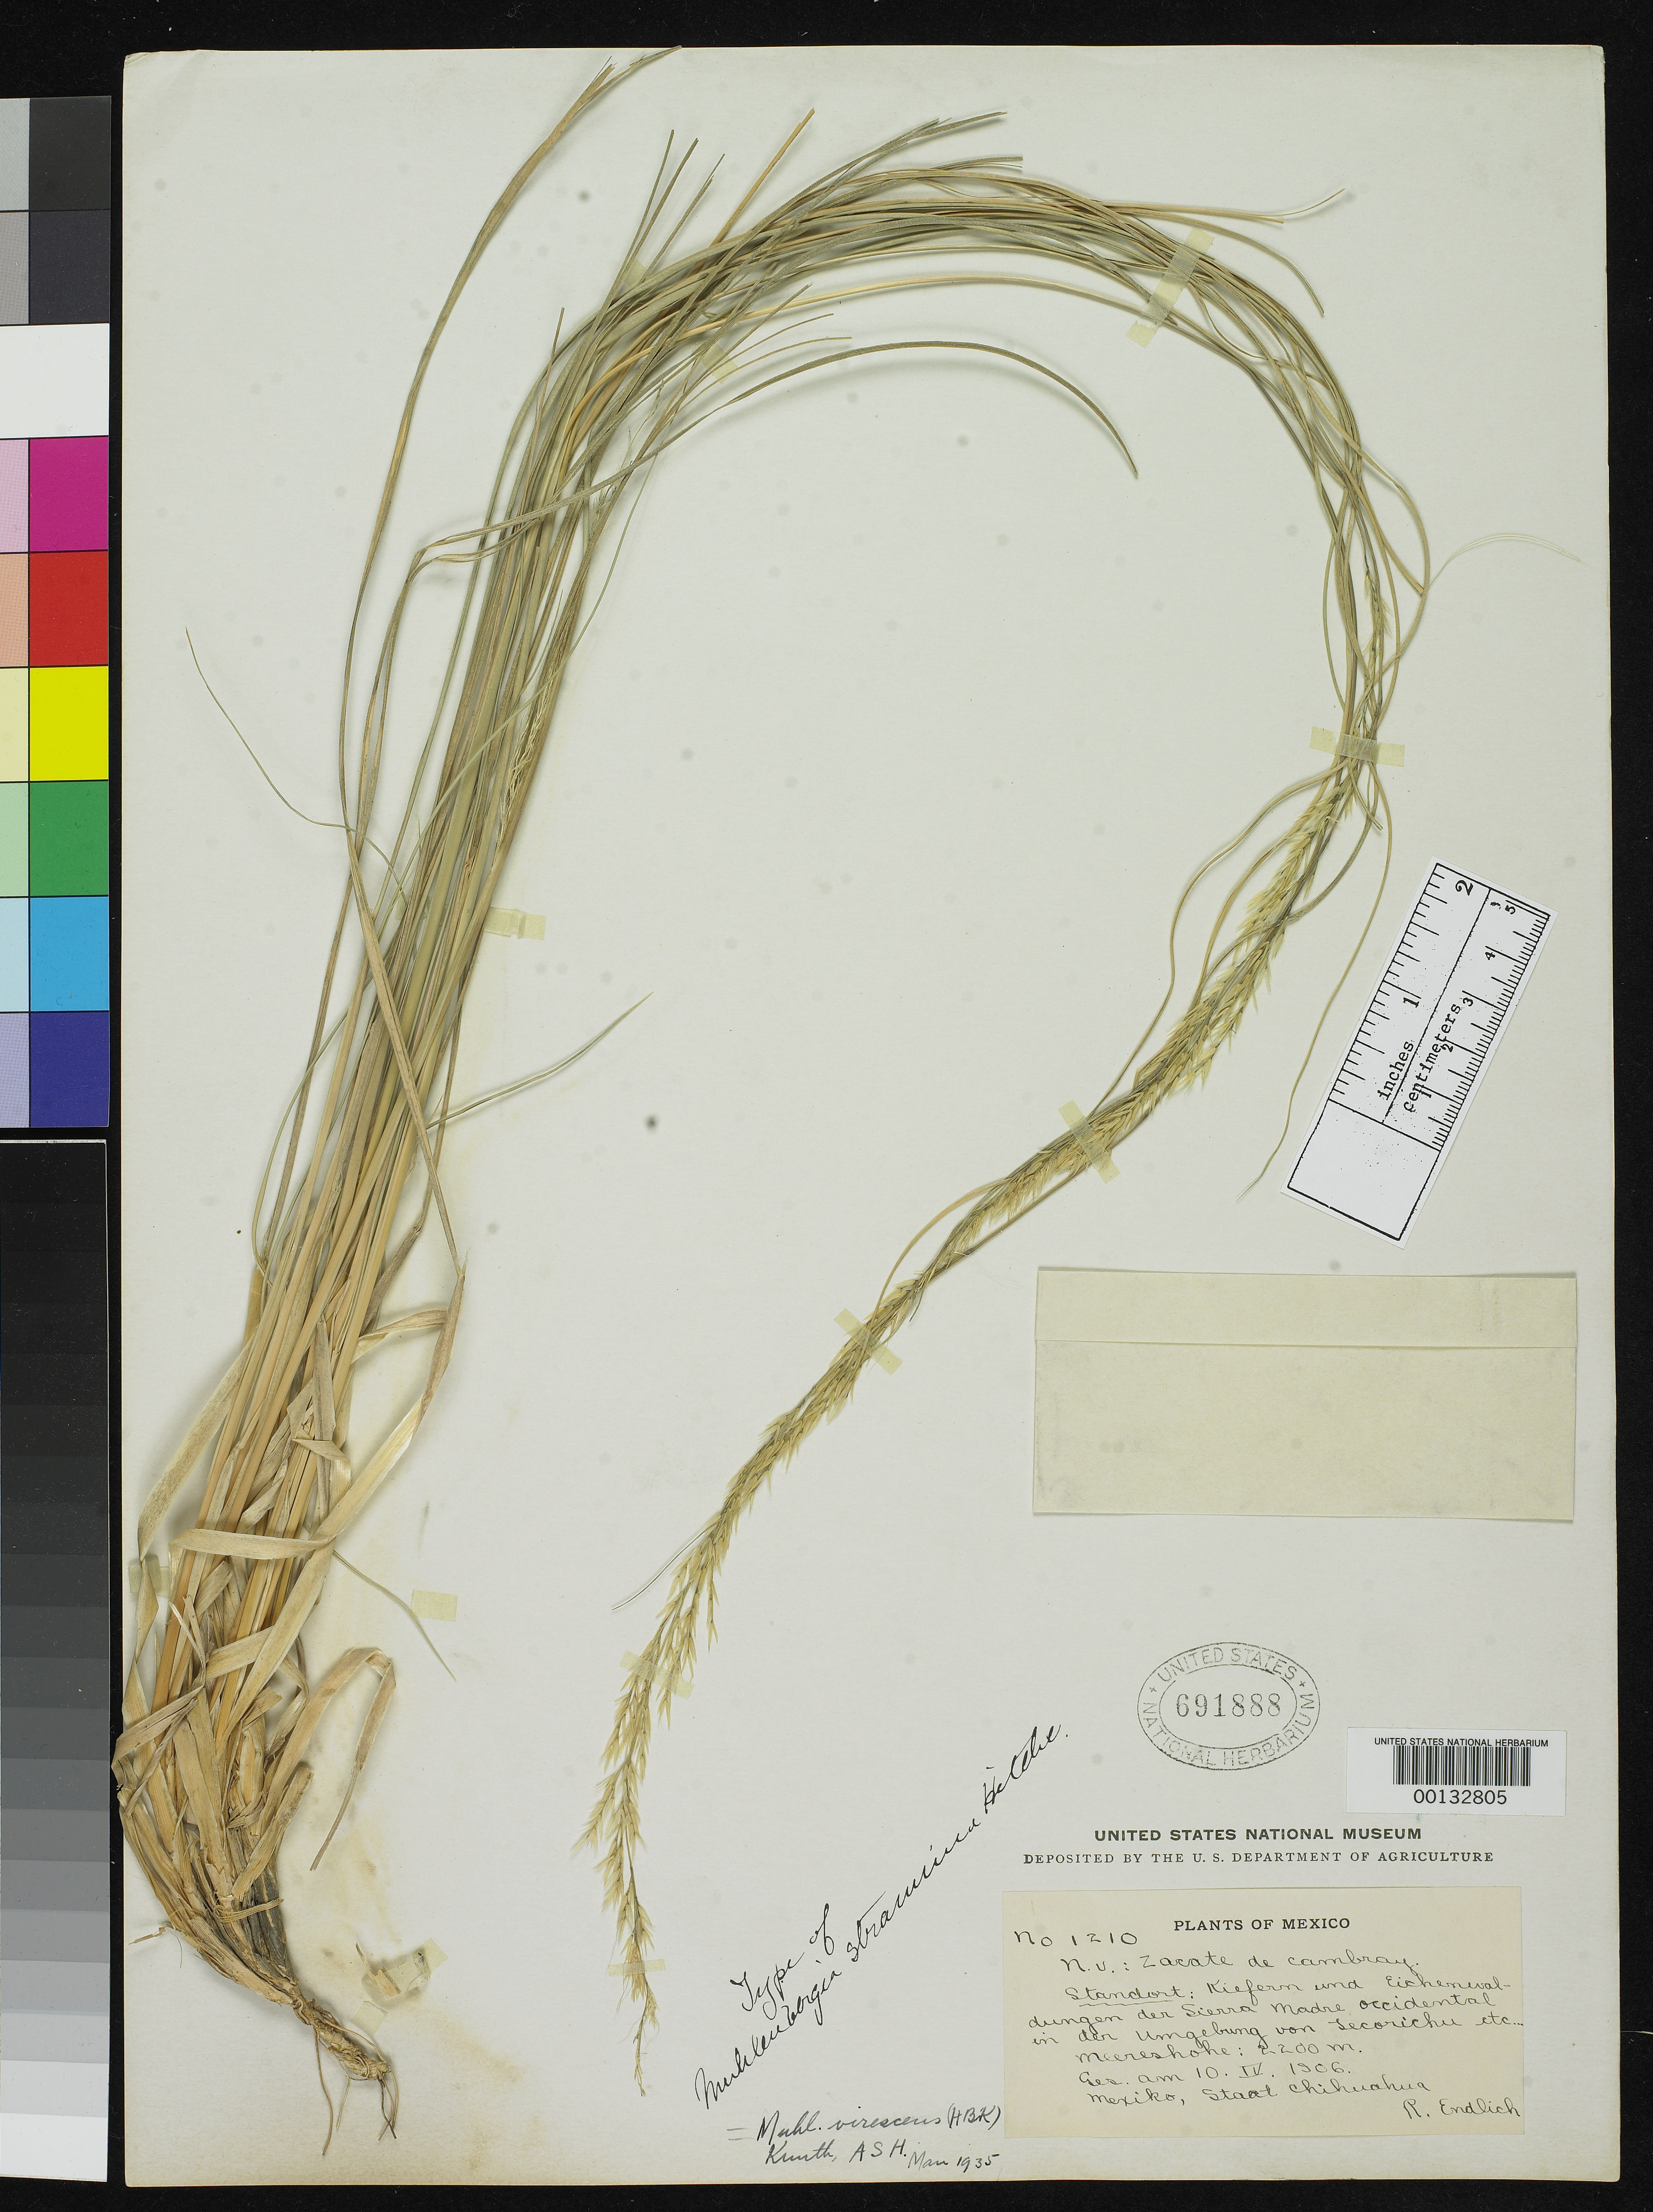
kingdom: Plantae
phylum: Tracheophyta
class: Liliopsida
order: Poales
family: Poaceae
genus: Muhlenbergia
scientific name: Muhlenbergia straminea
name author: Hitchc.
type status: Holotype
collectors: R. Endlich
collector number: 1210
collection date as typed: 10 Apr 1906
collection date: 1906-04-10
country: Mexico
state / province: Chihuahua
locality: Kiefern und Eichenevalfungen de Sierra Madre Occidental.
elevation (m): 2200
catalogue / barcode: US 691888